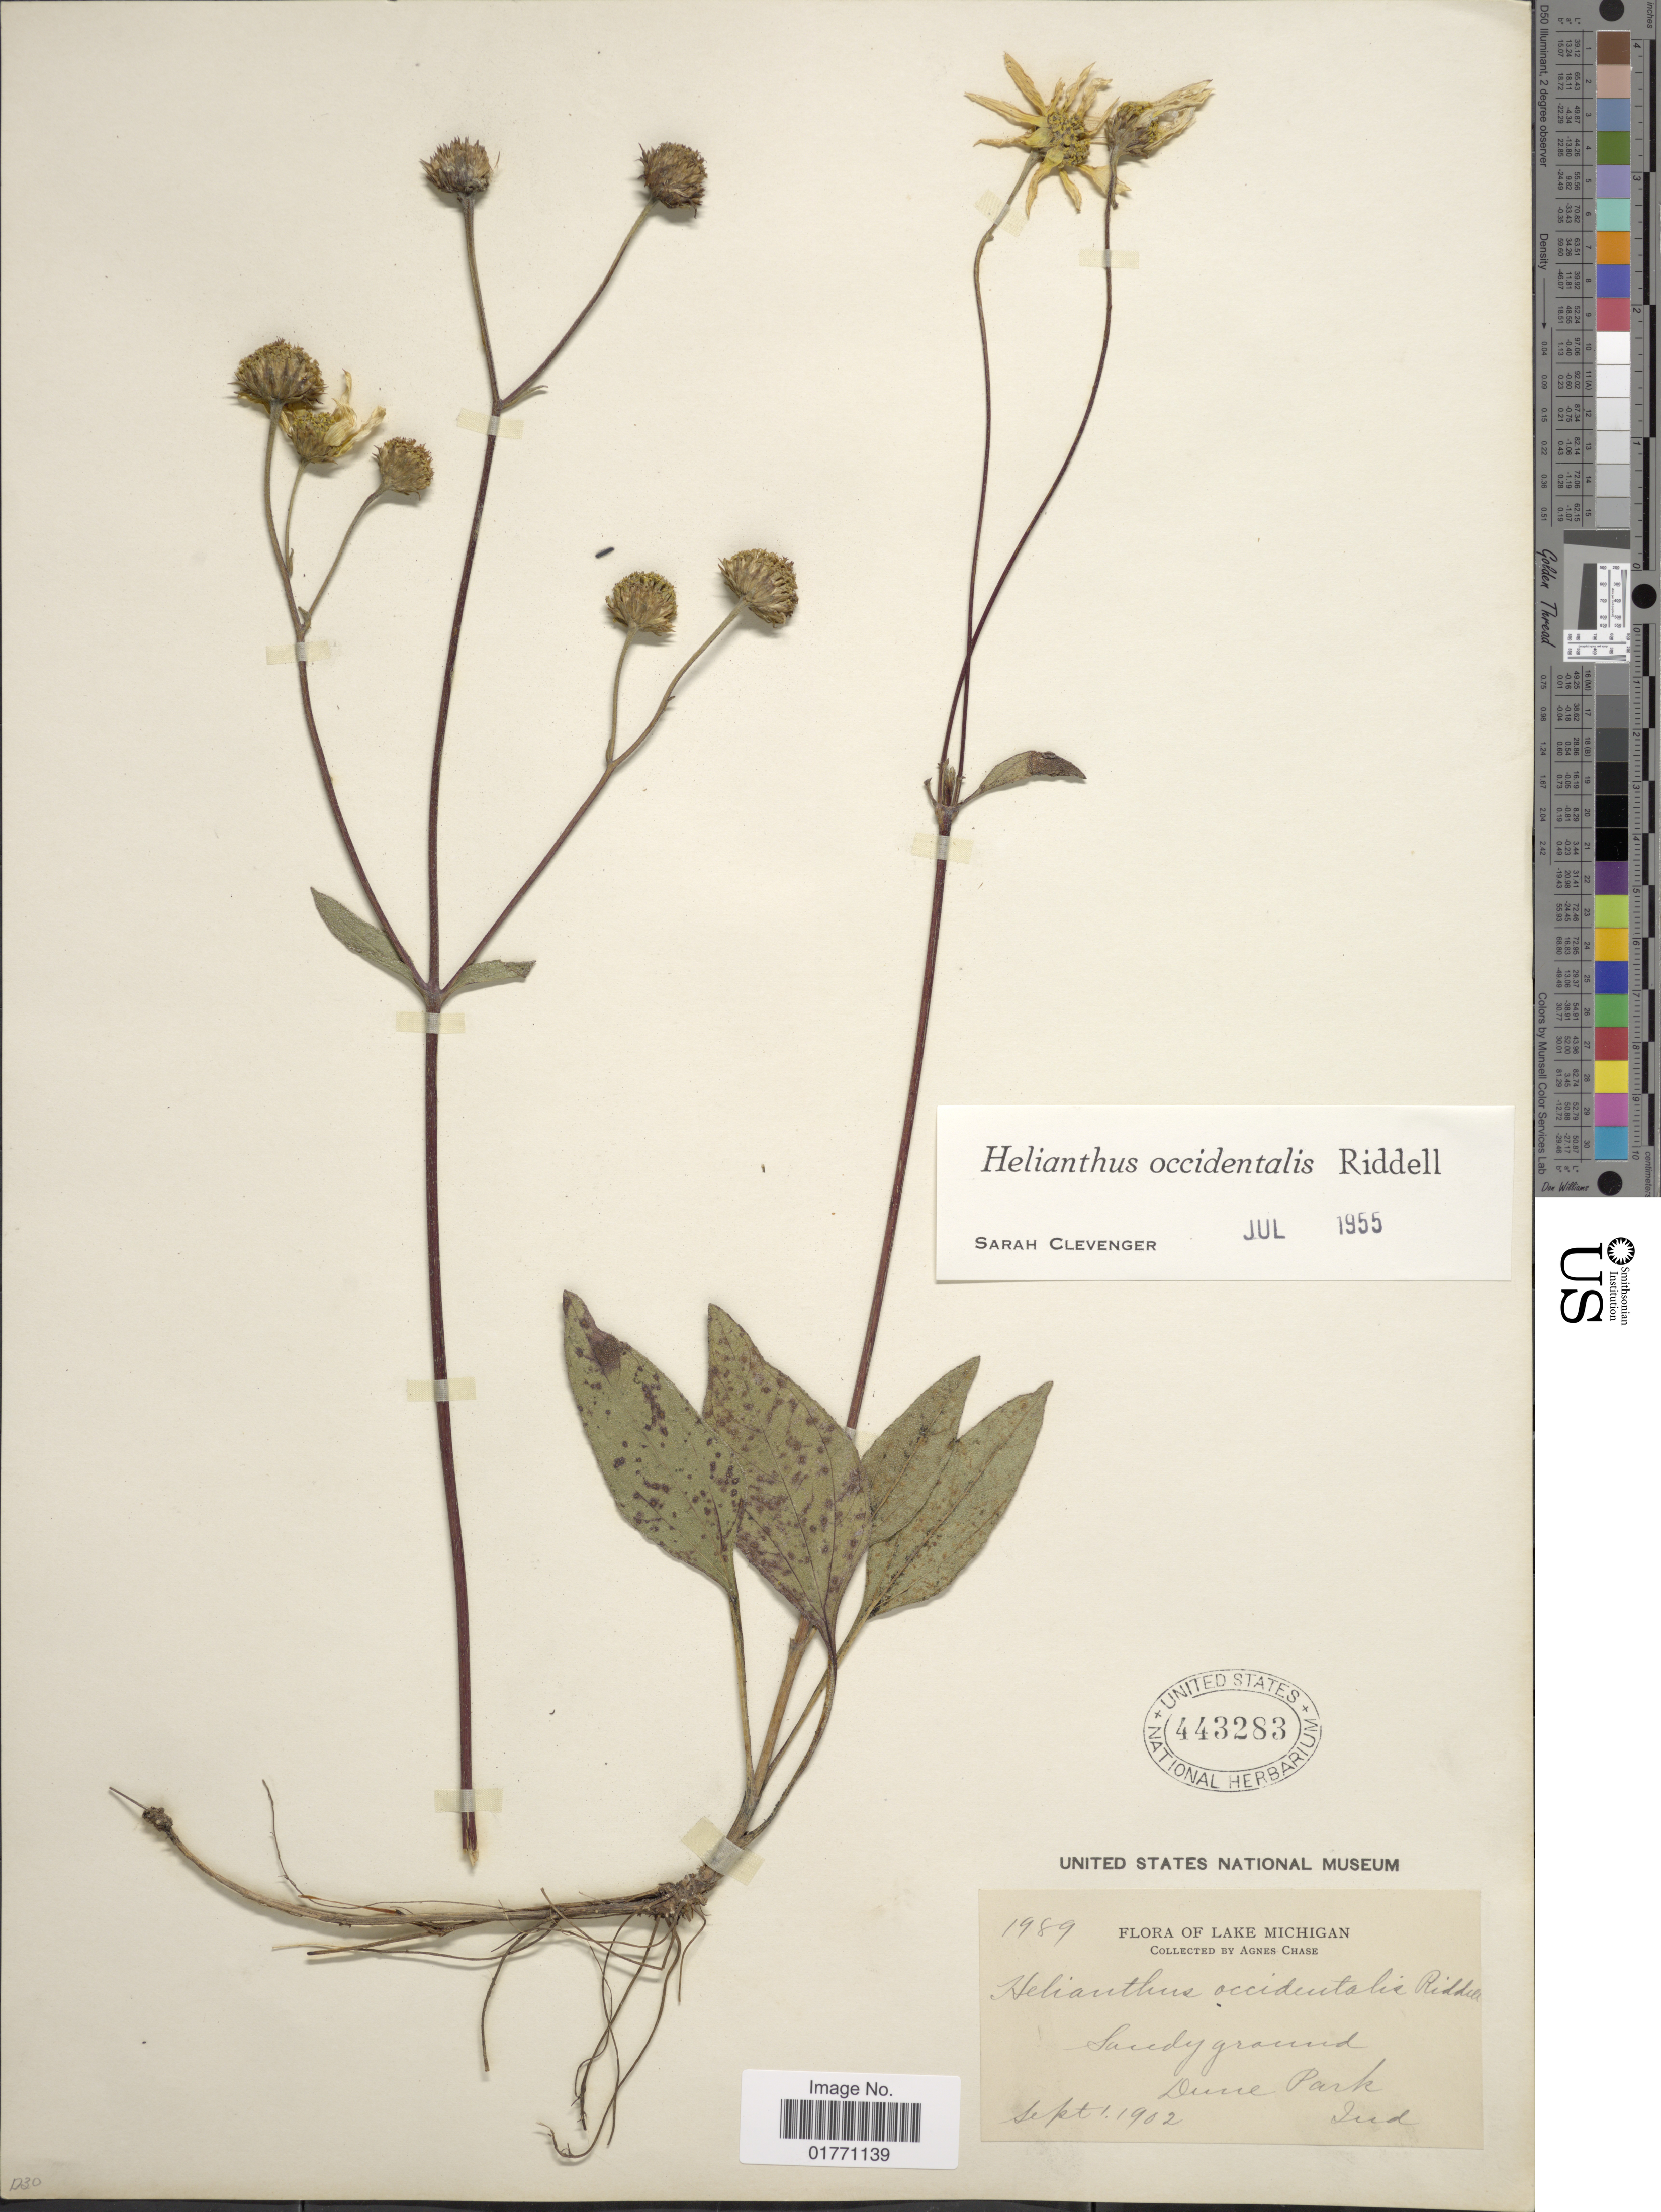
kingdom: Plantae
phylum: Tracheophyta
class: Magnoliopsida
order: Asterales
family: Asteraceae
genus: Helianthus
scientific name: Helianthus occidentalis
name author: Riddell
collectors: A. Chase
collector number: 1989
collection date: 1902-09-01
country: United States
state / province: Indiana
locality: Lake Michigan, sandy ground, Dune Park.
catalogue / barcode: US 443283